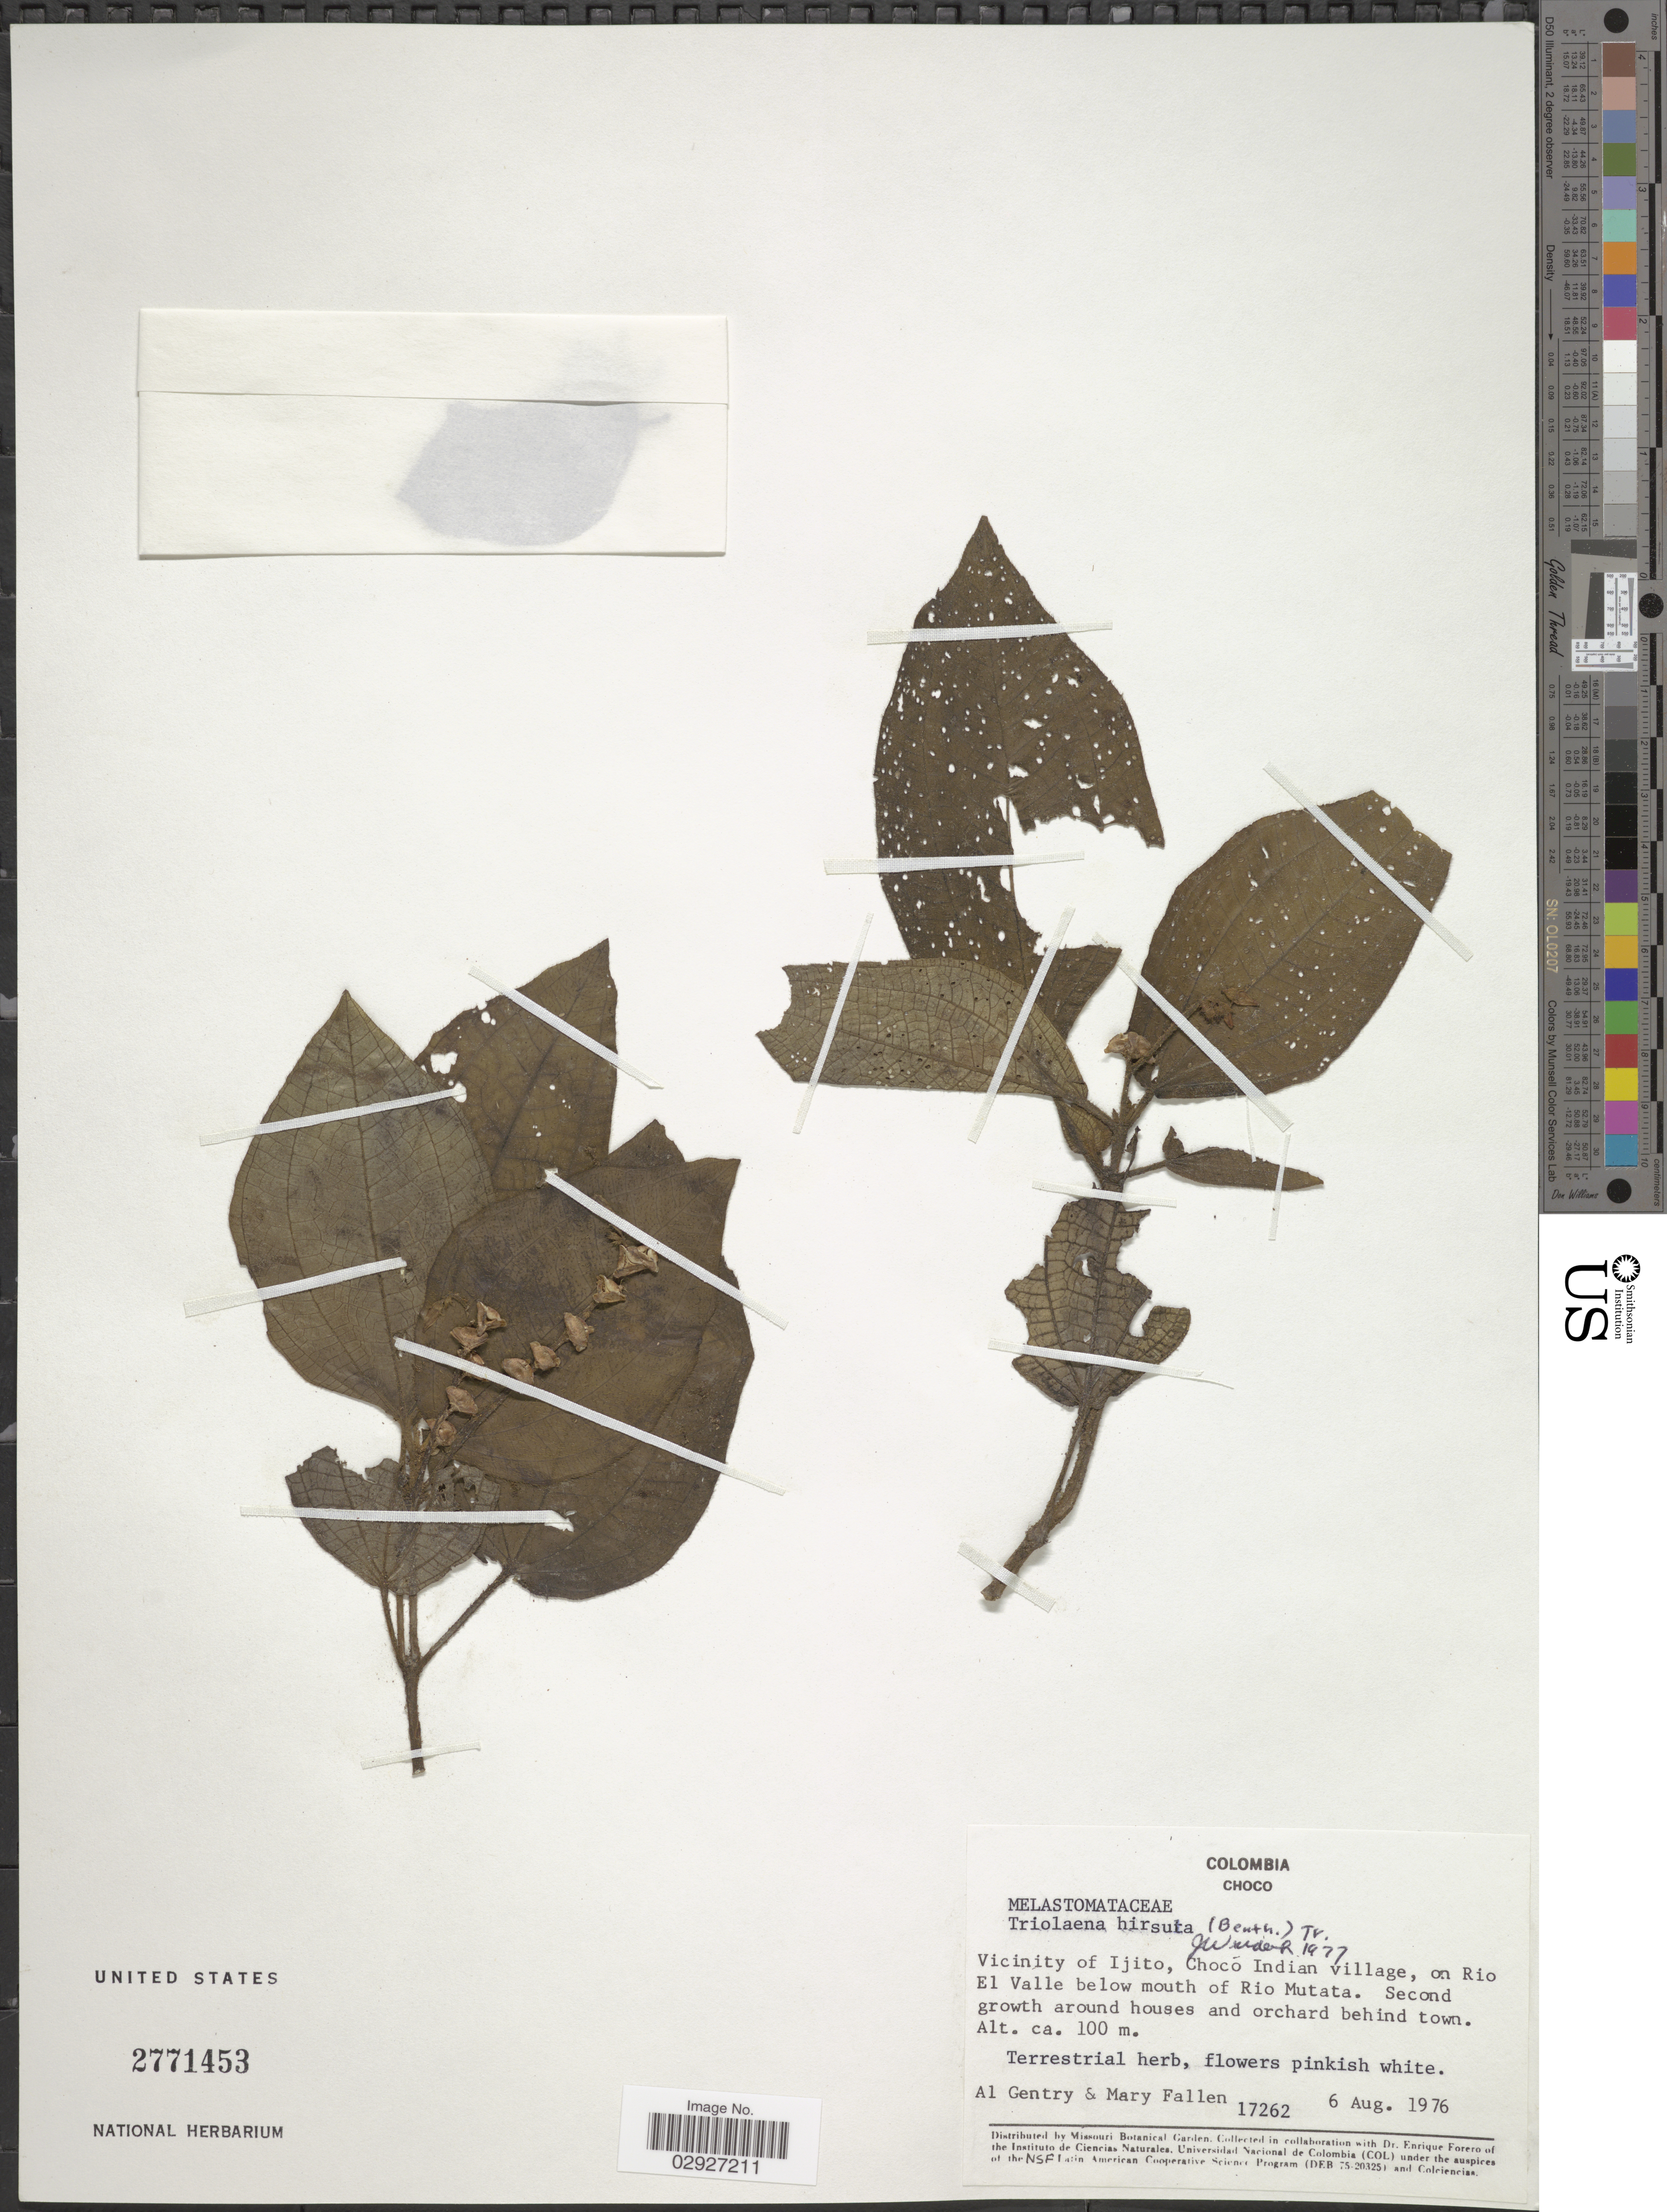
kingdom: Plantae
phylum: Tracheophyta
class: Magnoliopsida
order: Myrtales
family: Melastomataceae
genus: Triolena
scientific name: Triolena hirsuta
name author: (Benth.) Triana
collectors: A. H. Gentry & M. Fallen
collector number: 17262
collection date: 1976-08-06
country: Colombia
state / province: Chocó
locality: Vicinity of Ijito, Chocó Indian Village, on Rio El Valle below mouth of Rio Mutata.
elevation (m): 100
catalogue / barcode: US 2771453